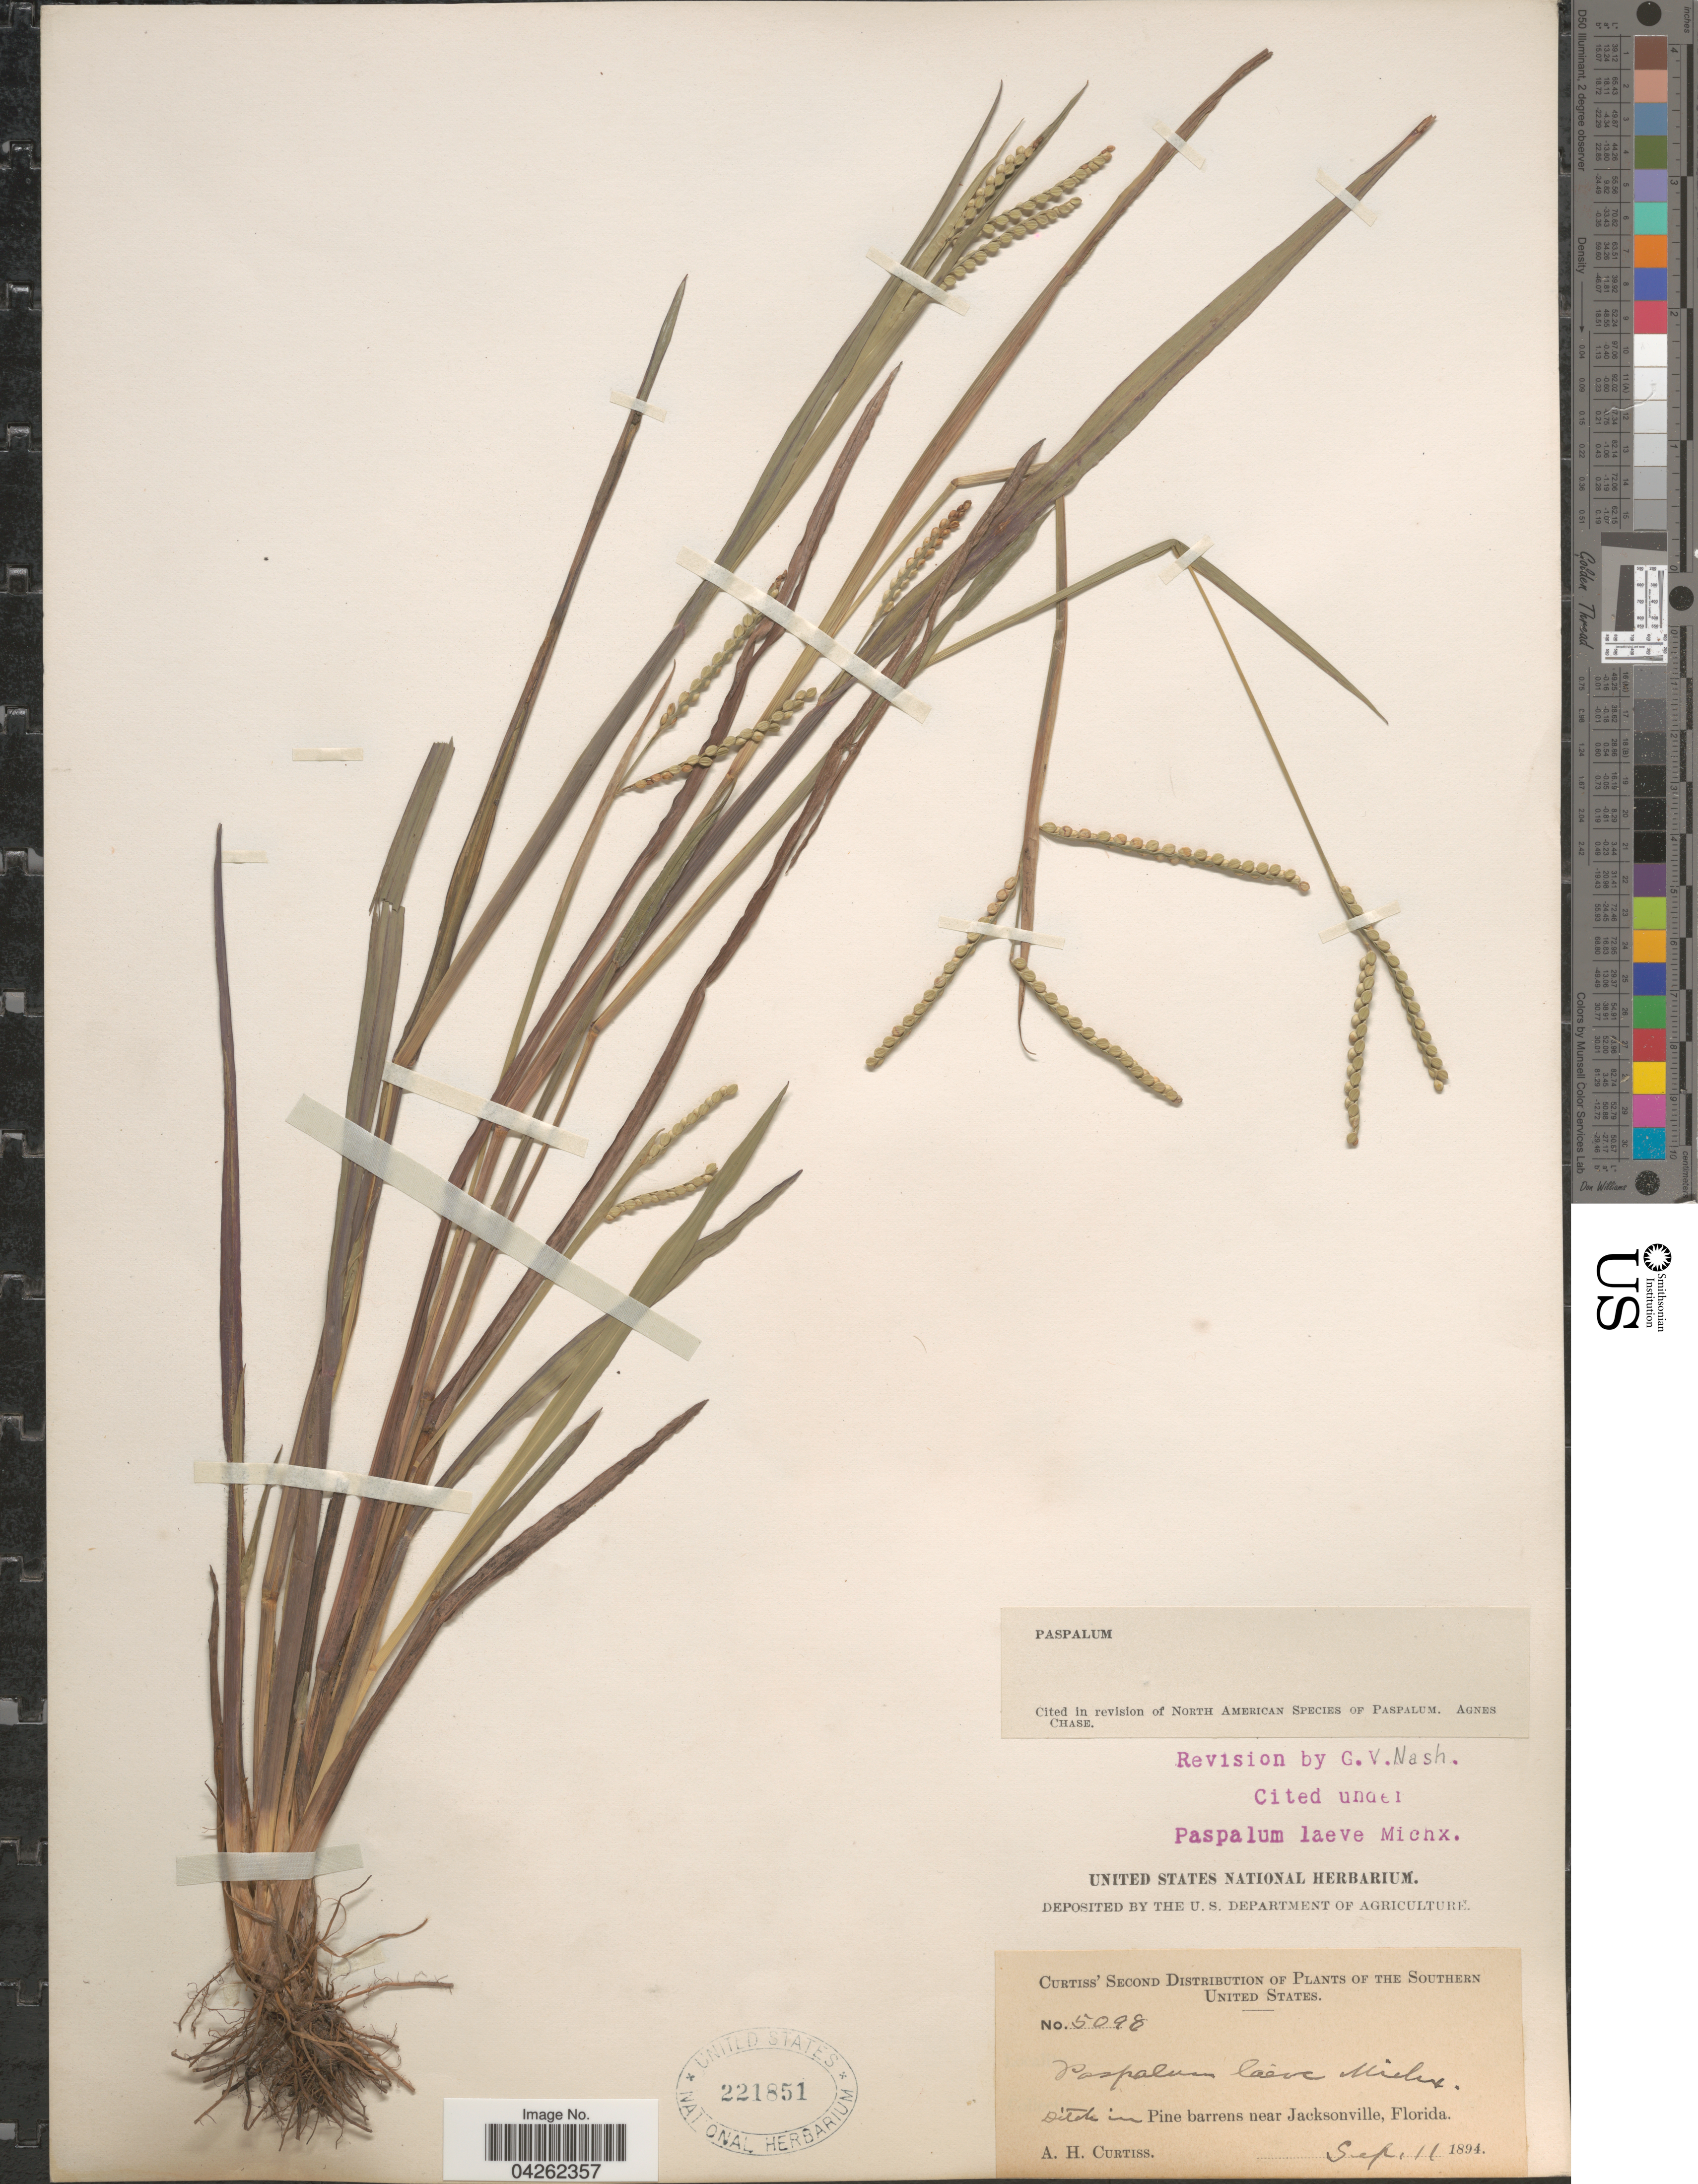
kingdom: Plantae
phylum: Tracheophyta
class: Liliopsida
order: Poales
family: Poaceae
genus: Paspalum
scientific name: Paspalum laeve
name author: Michx.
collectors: A. H. Curtiss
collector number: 5098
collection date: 1894-09-11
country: United States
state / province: Florida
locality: The Southern United States. Ditch in Pine barrens near Jacksonville.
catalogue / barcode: US 221851